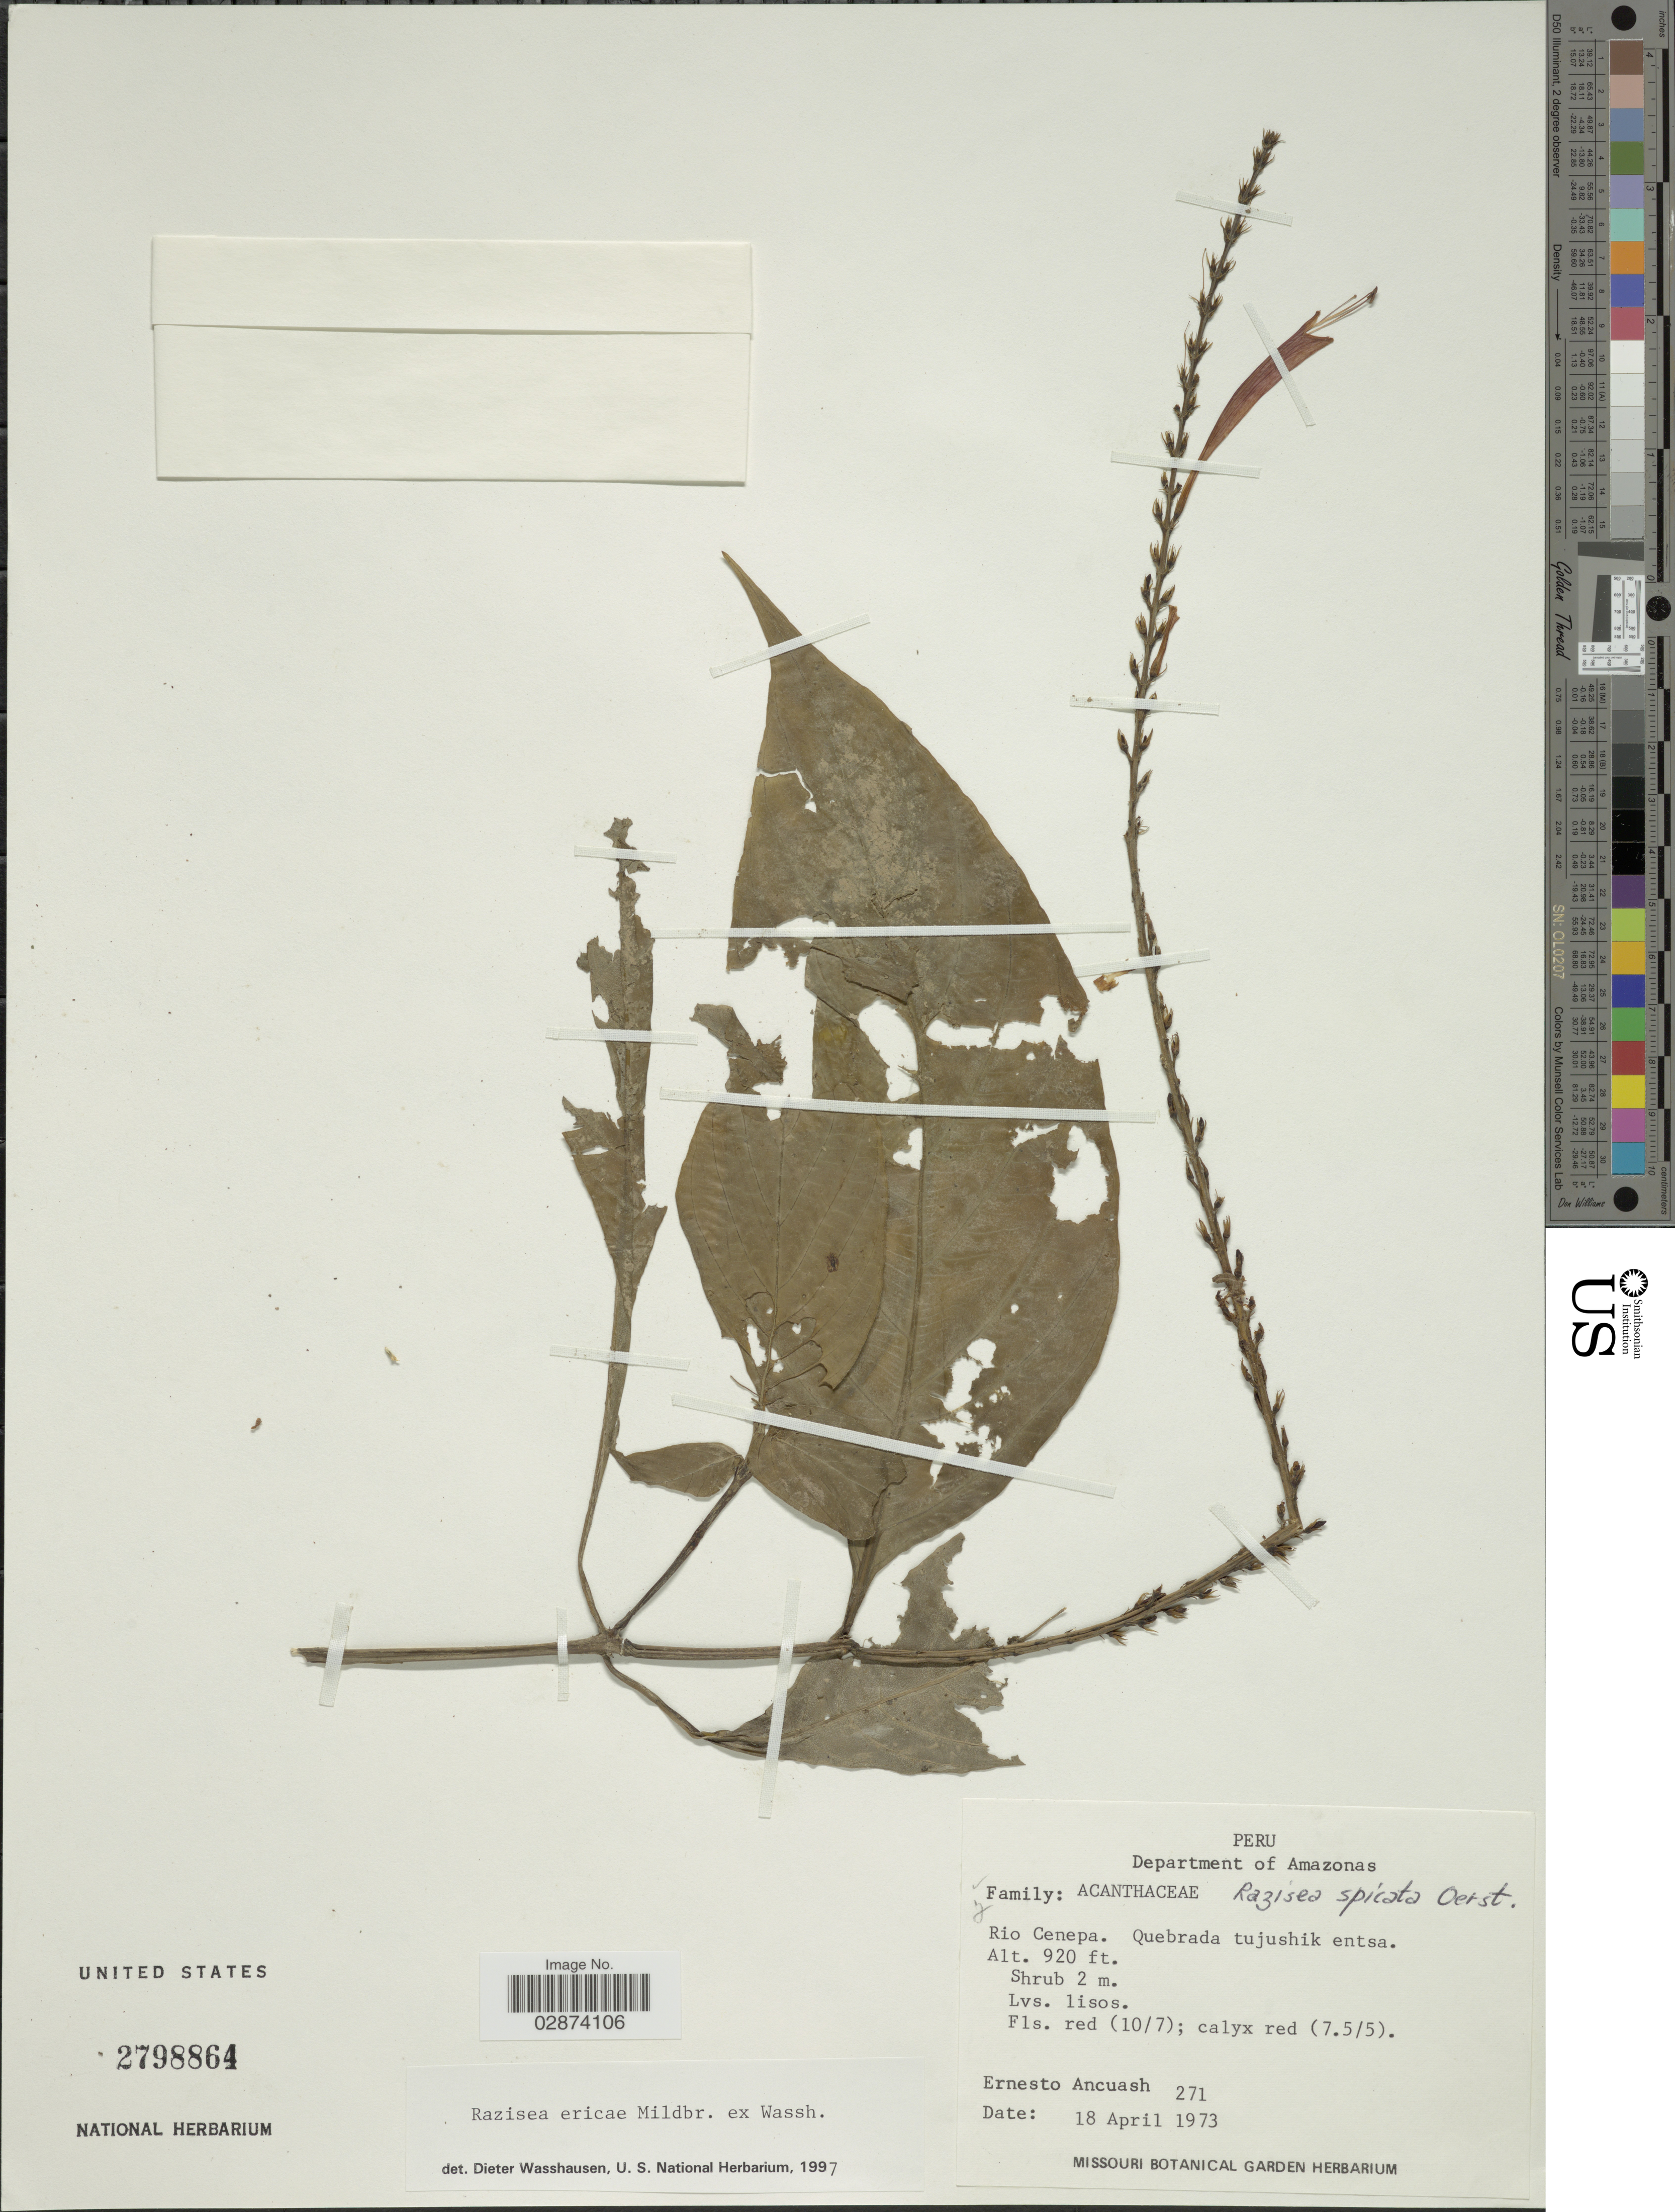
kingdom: Plantae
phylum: Tracheophyta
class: Magnoliopsida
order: Lamiales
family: Acanthaceae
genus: Razisea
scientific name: Razisea ericae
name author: Mildbr. ex Wassh.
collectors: E. Ancuash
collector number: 271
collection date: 1973-04-18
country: Peru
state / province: Amazonas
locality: Department of Amazonas. Rio Cenepa. Quebrada tujushik entsa.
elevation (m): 280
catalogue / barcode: US 2798864